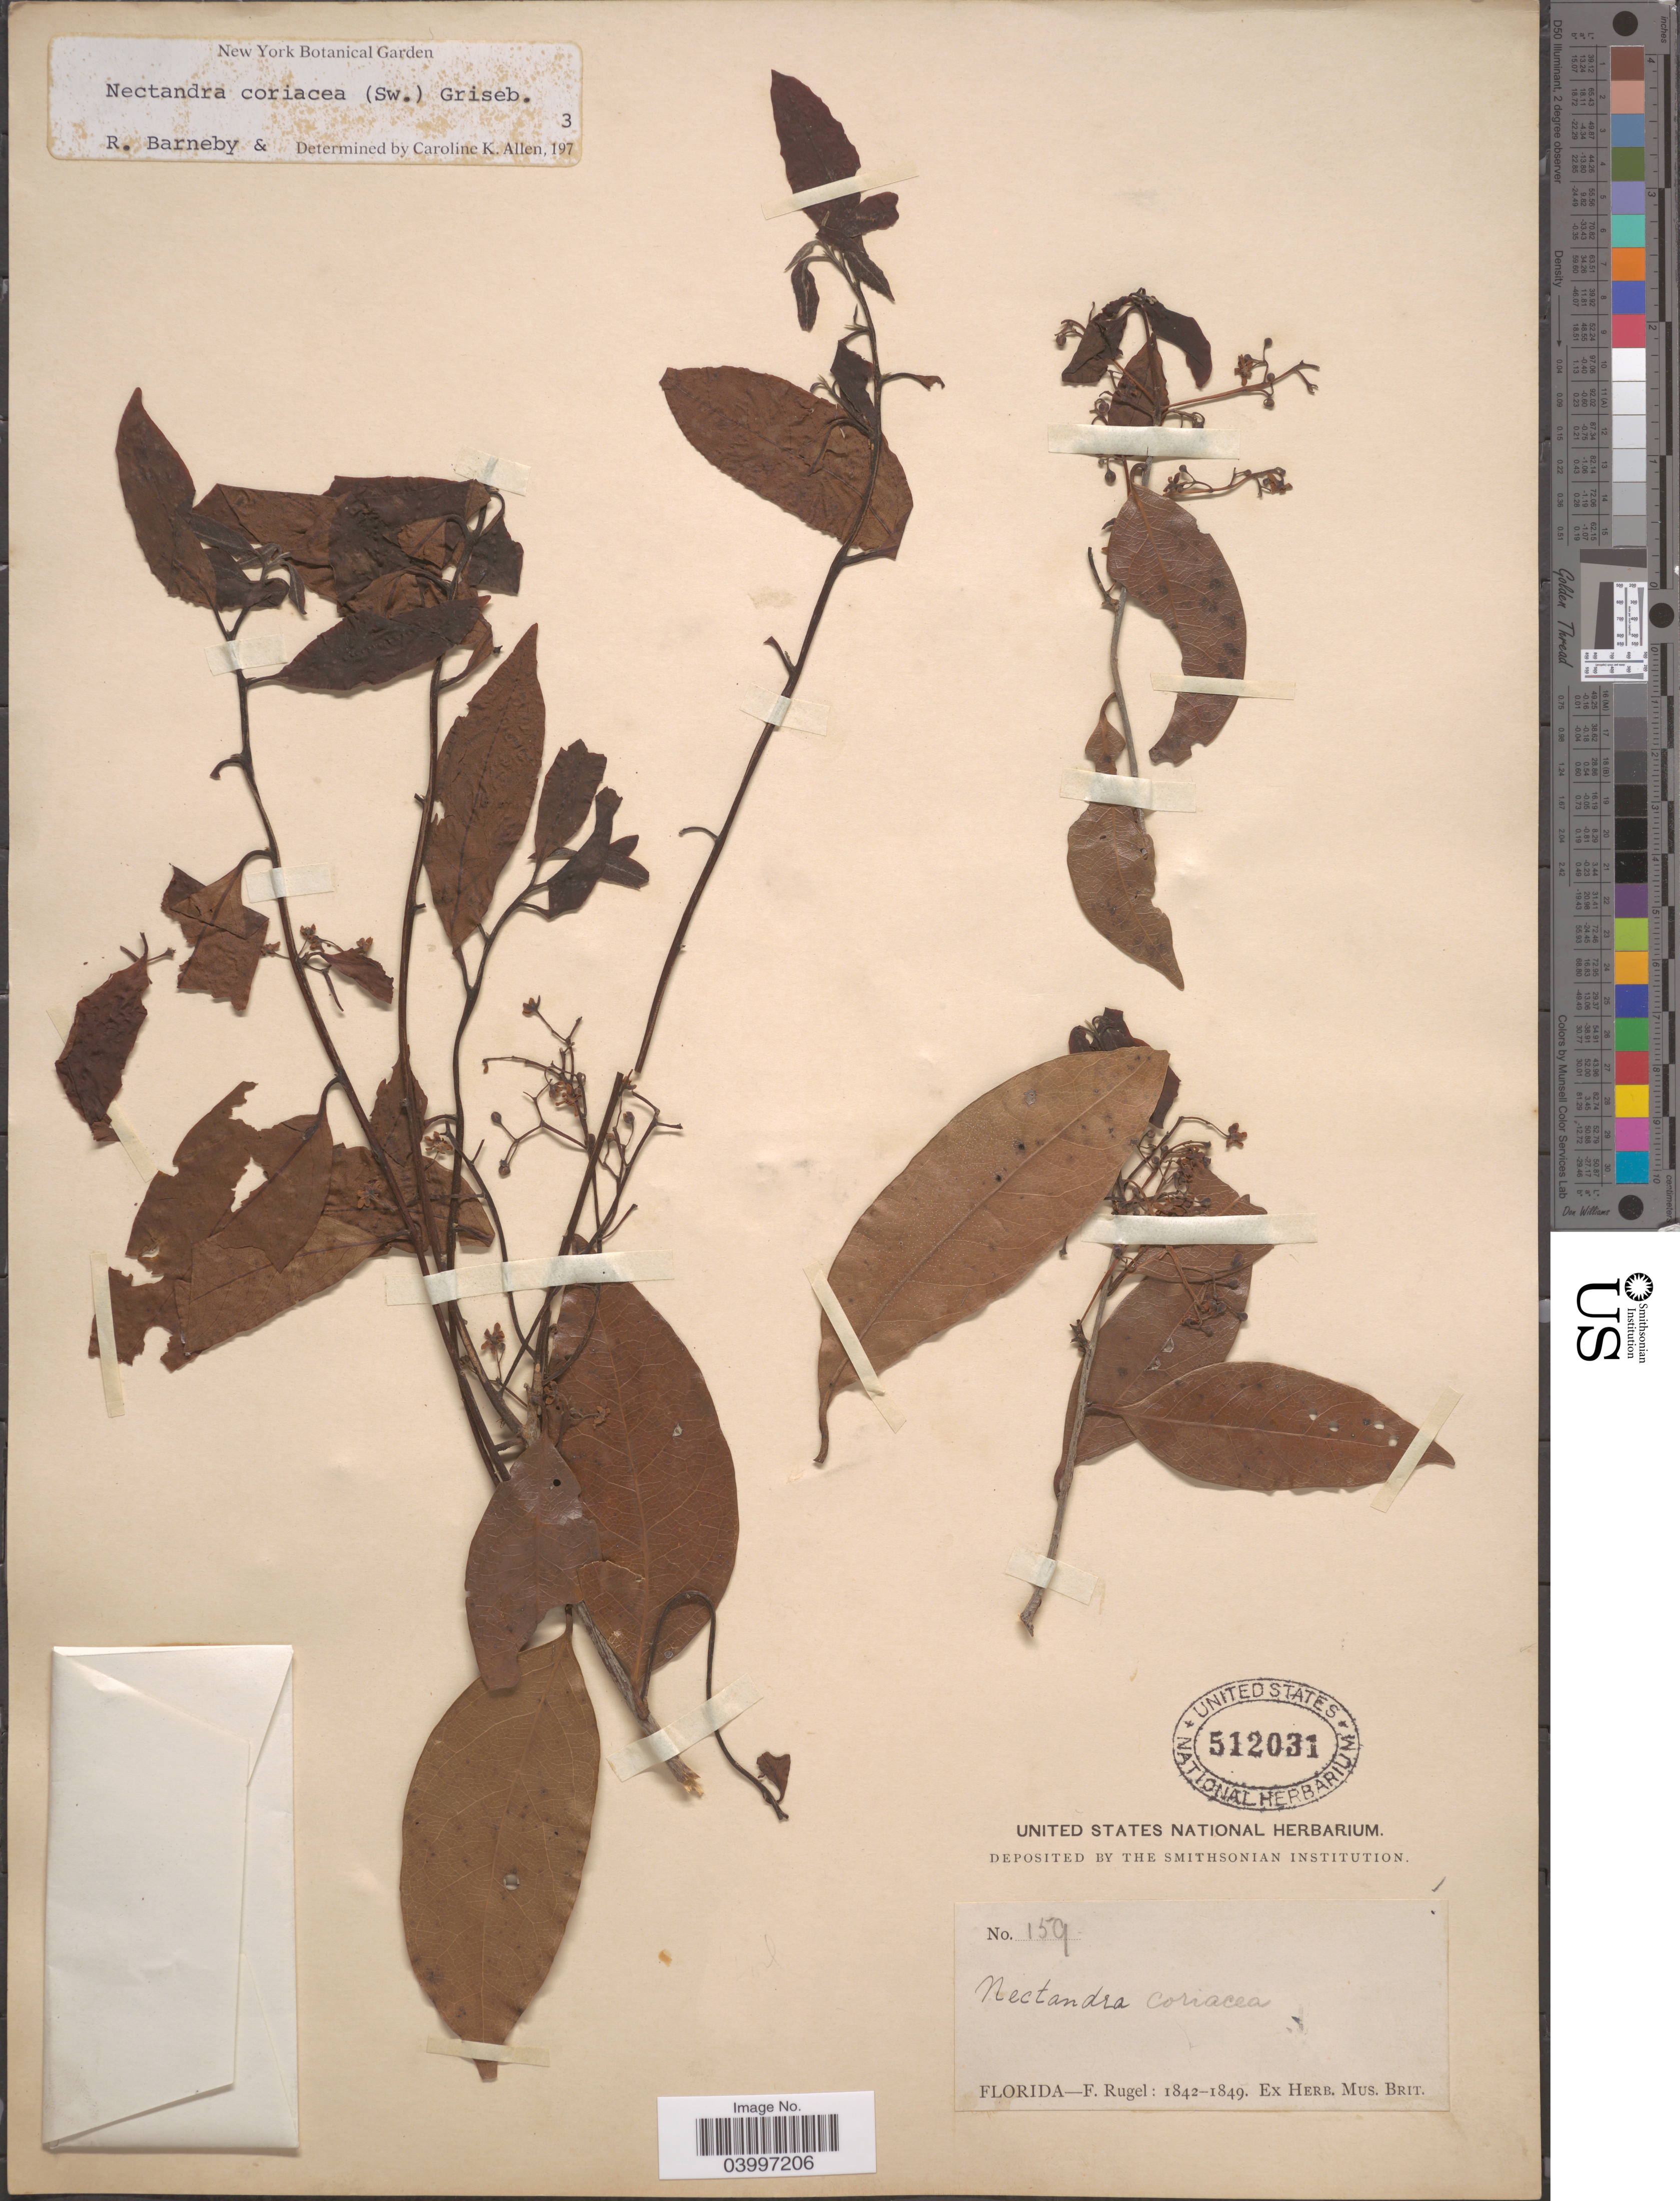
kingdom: Plantae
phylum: Tracheophyta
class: Magnoliopsida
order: Laurales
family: Lauraceae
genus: Nectandra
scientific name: Nectandra coriacea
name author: (Sw.) Griseb.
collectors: F. Rugel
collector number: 159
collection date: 1842/1849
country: United States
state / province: Florida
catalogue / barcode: US 512031